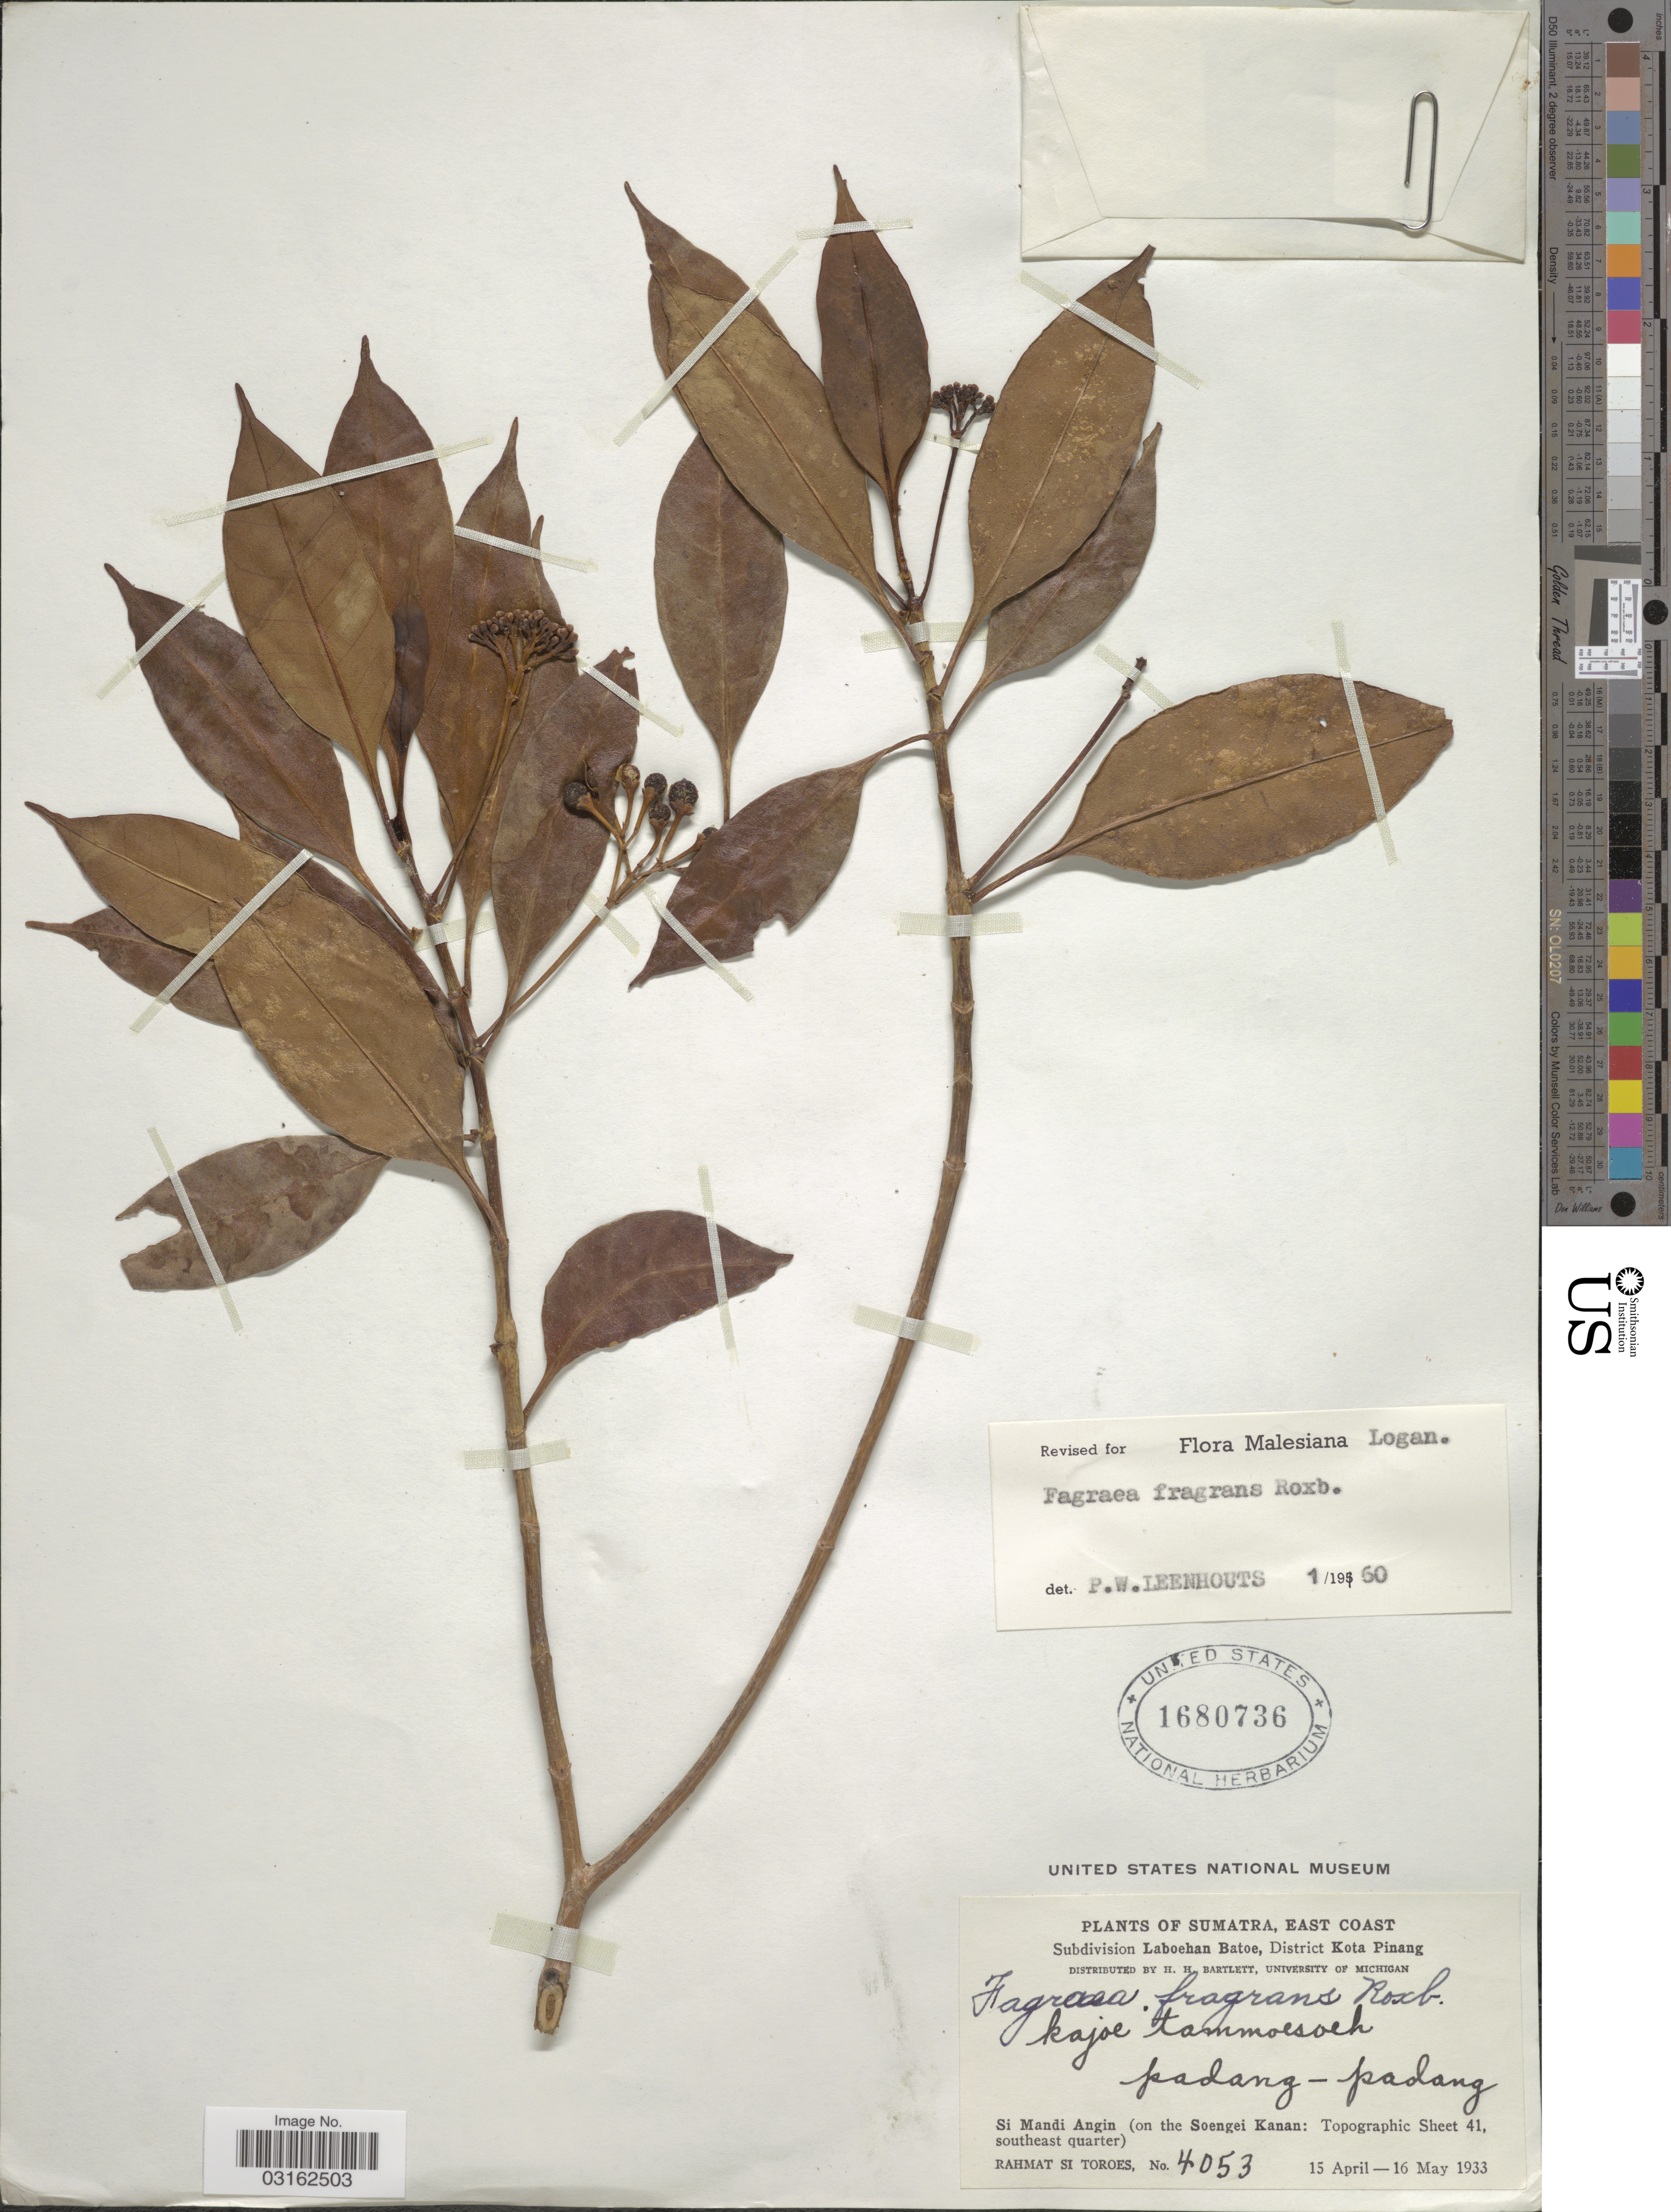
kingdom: Plantae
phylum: Tracheophyta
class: Magnoliopsida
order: Gentianales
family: Gentianaceae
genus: Fagraea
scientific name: Fagraea fragrans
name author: Roxb.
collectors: Rahmat Si Boeea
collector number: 4053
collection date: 1933-04-15/1933-05-16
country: Indonesia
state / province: Sumatra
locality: East Coast. Subdivision Laboehan Batoe, District Kota Pinang. Si Mandi Angin (on the Soengei Kanan: Topographic Sheet 41, southeast quarter).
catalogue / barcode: US 1680736